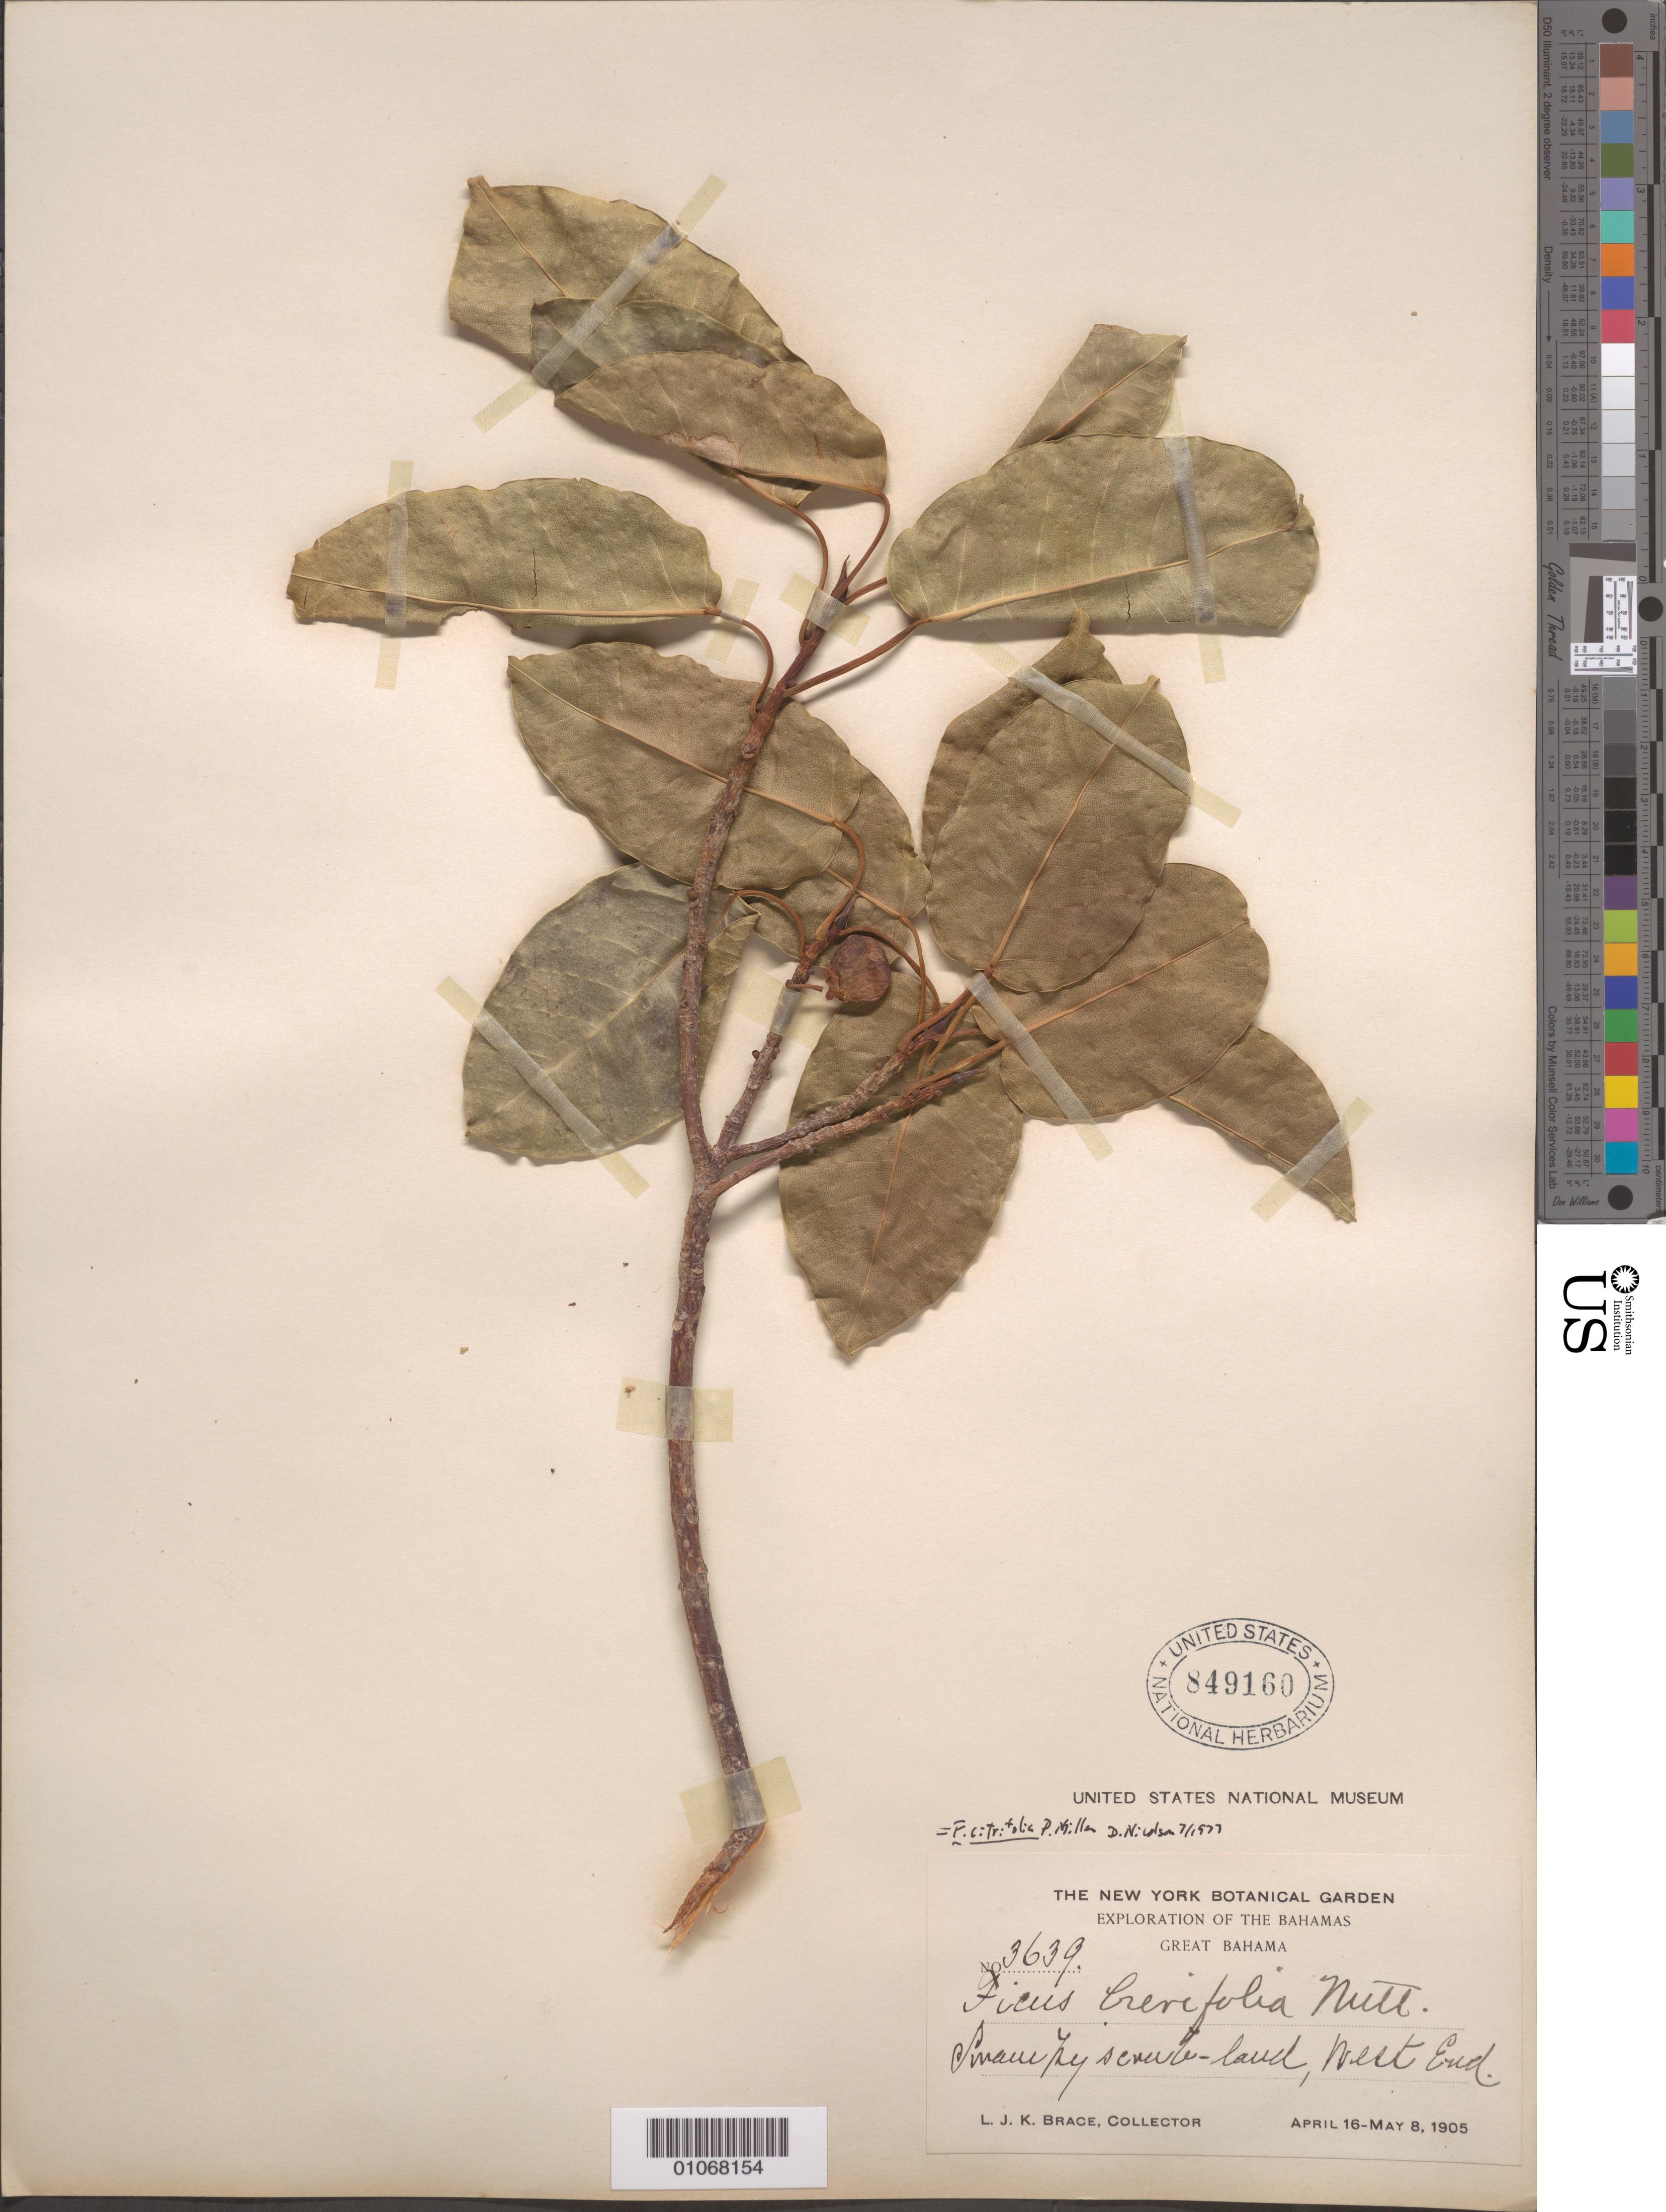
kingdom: Plantae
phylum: Tracheophyta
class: Magnoliopsida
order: Rosales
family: Moraceae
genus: Ficus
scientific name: Ficus citrifolia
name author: Mill.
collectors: L. J. K. Brace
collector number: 3639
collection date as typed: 16 Apr 1905 to 08 May 1905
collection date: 1905-04-16/1905-05-08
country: Bahamas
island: Great Bahama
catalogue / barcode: US 849160